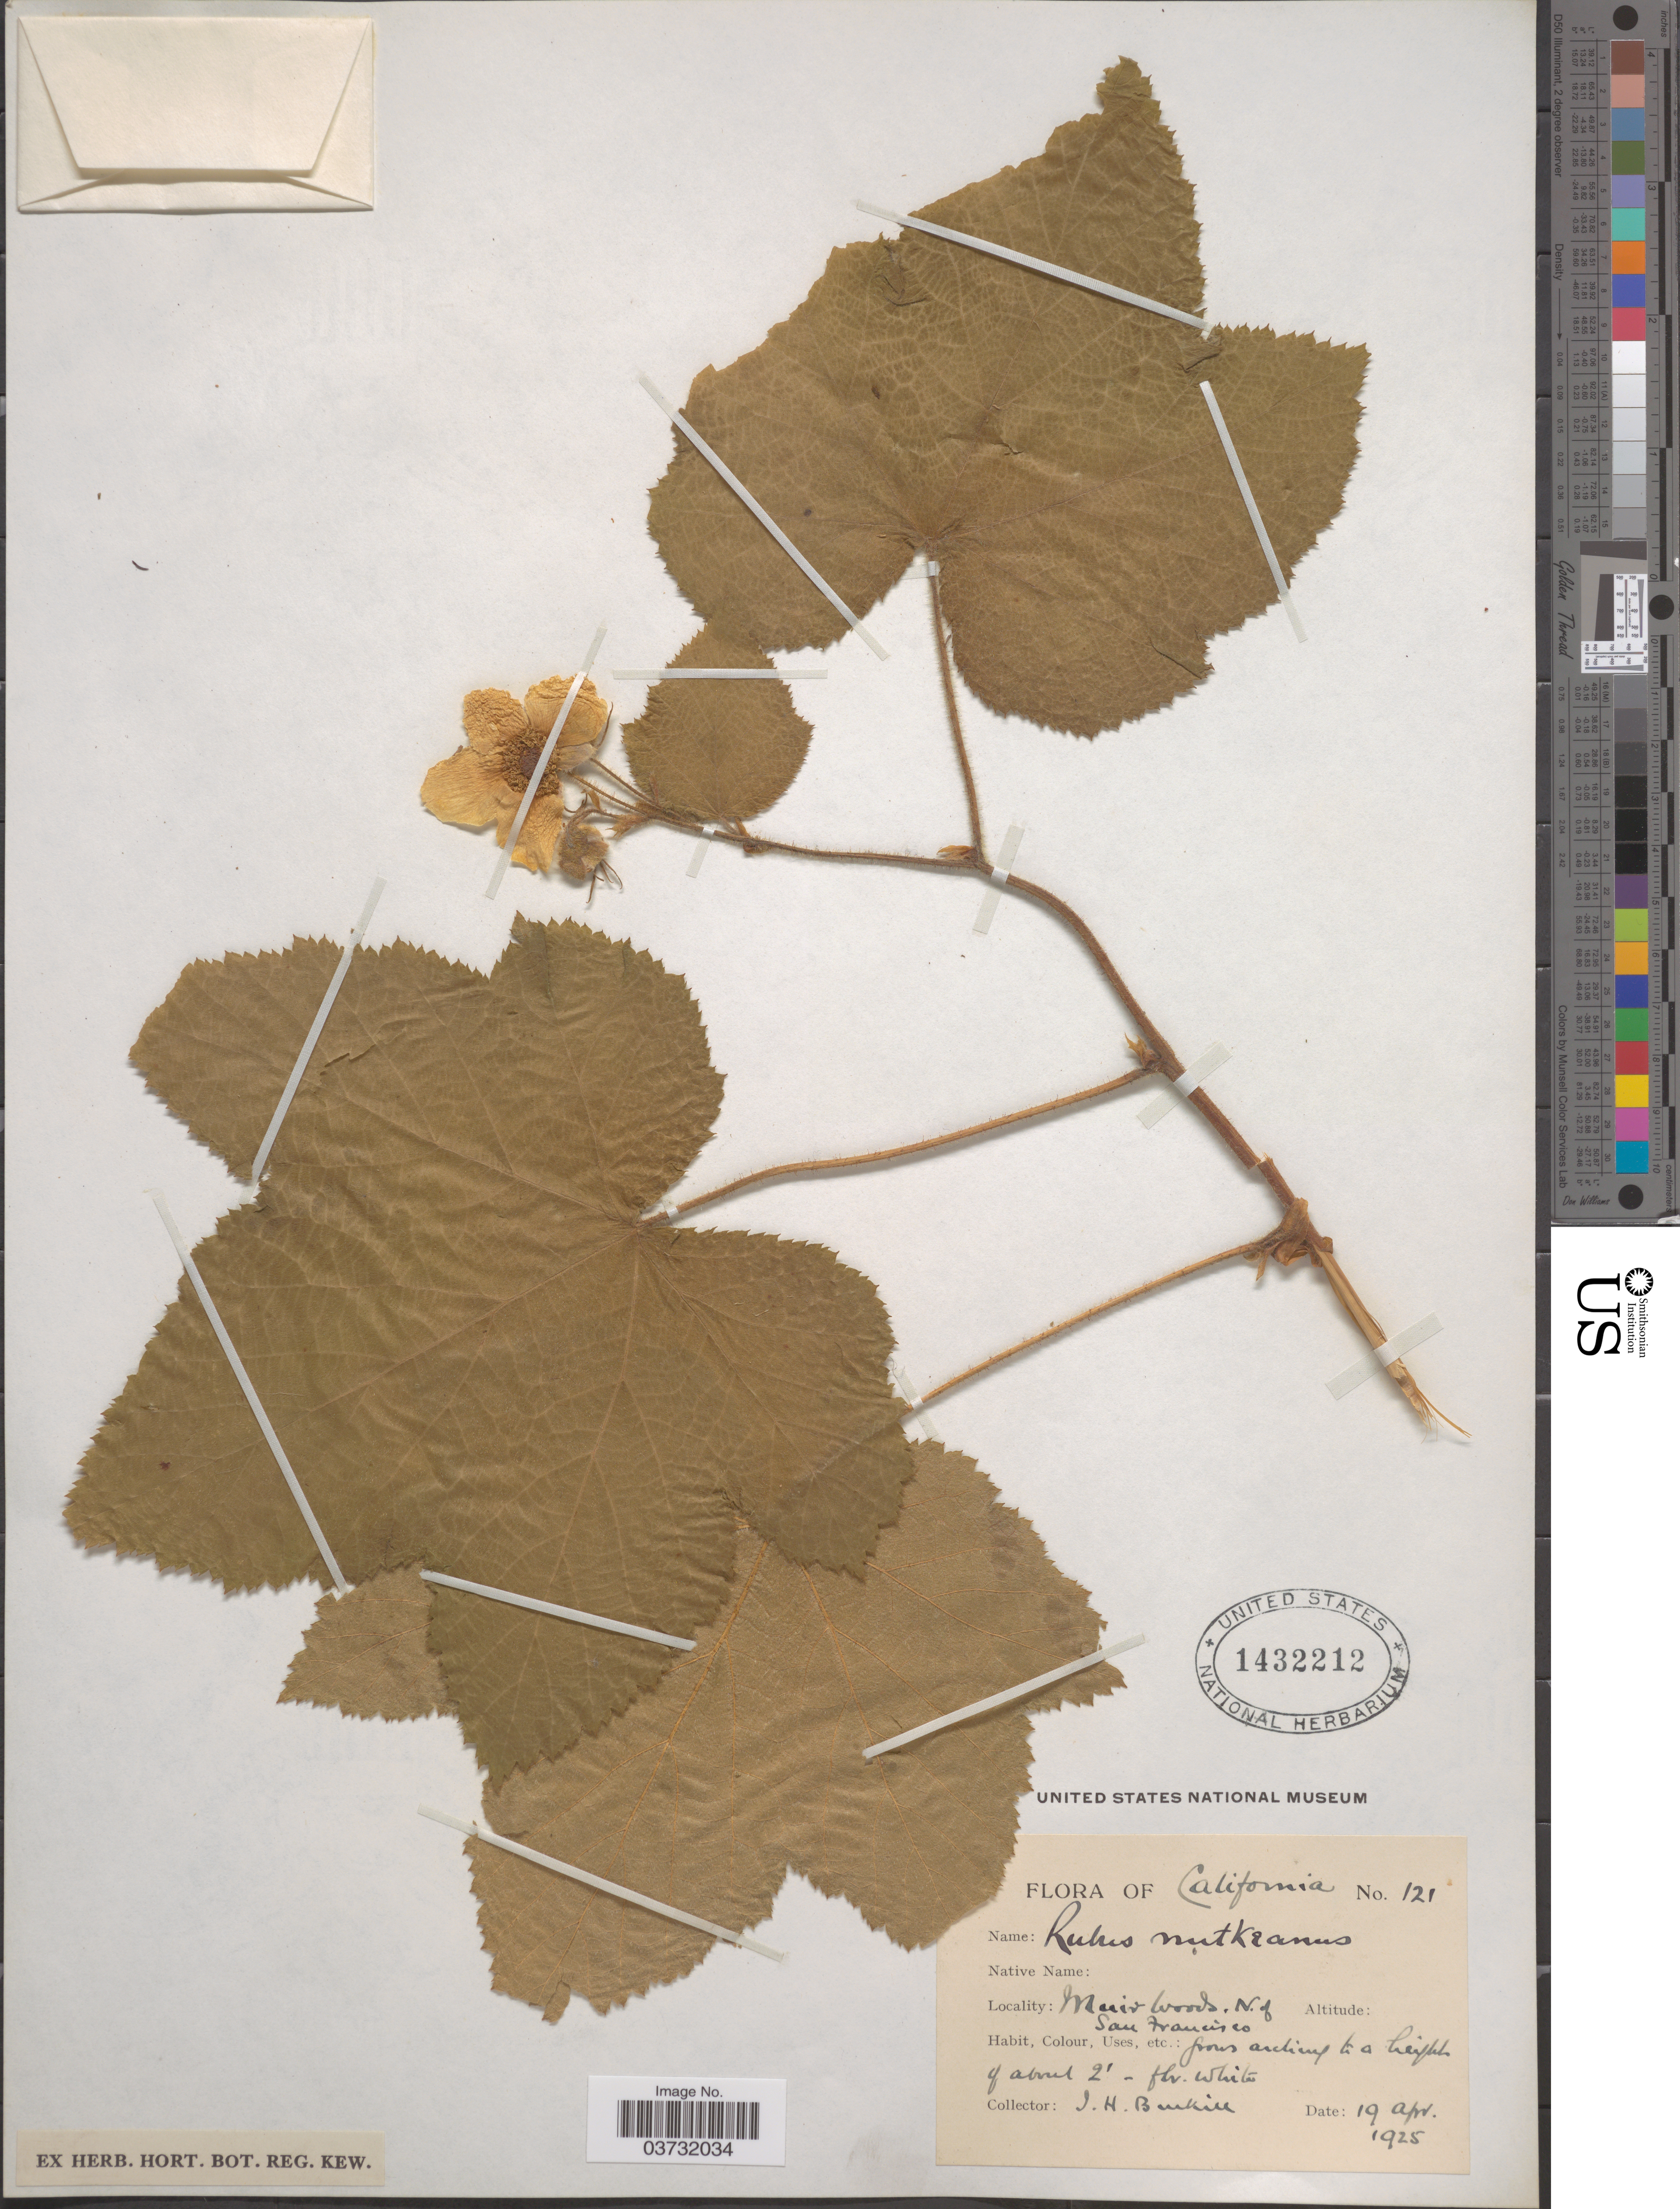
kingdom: Plantae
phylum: Tracheophyta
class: Magnoliopsida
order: Rosales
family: Rosaceae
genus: Rubus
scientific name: Rubus parviflorus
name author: Nutt.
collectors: I. Burkhill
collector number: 121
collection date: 1925-04-19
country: United States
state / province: California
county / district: San Francisco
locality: Muir Wood. N. of San Francisco.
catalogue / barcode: US 1432212